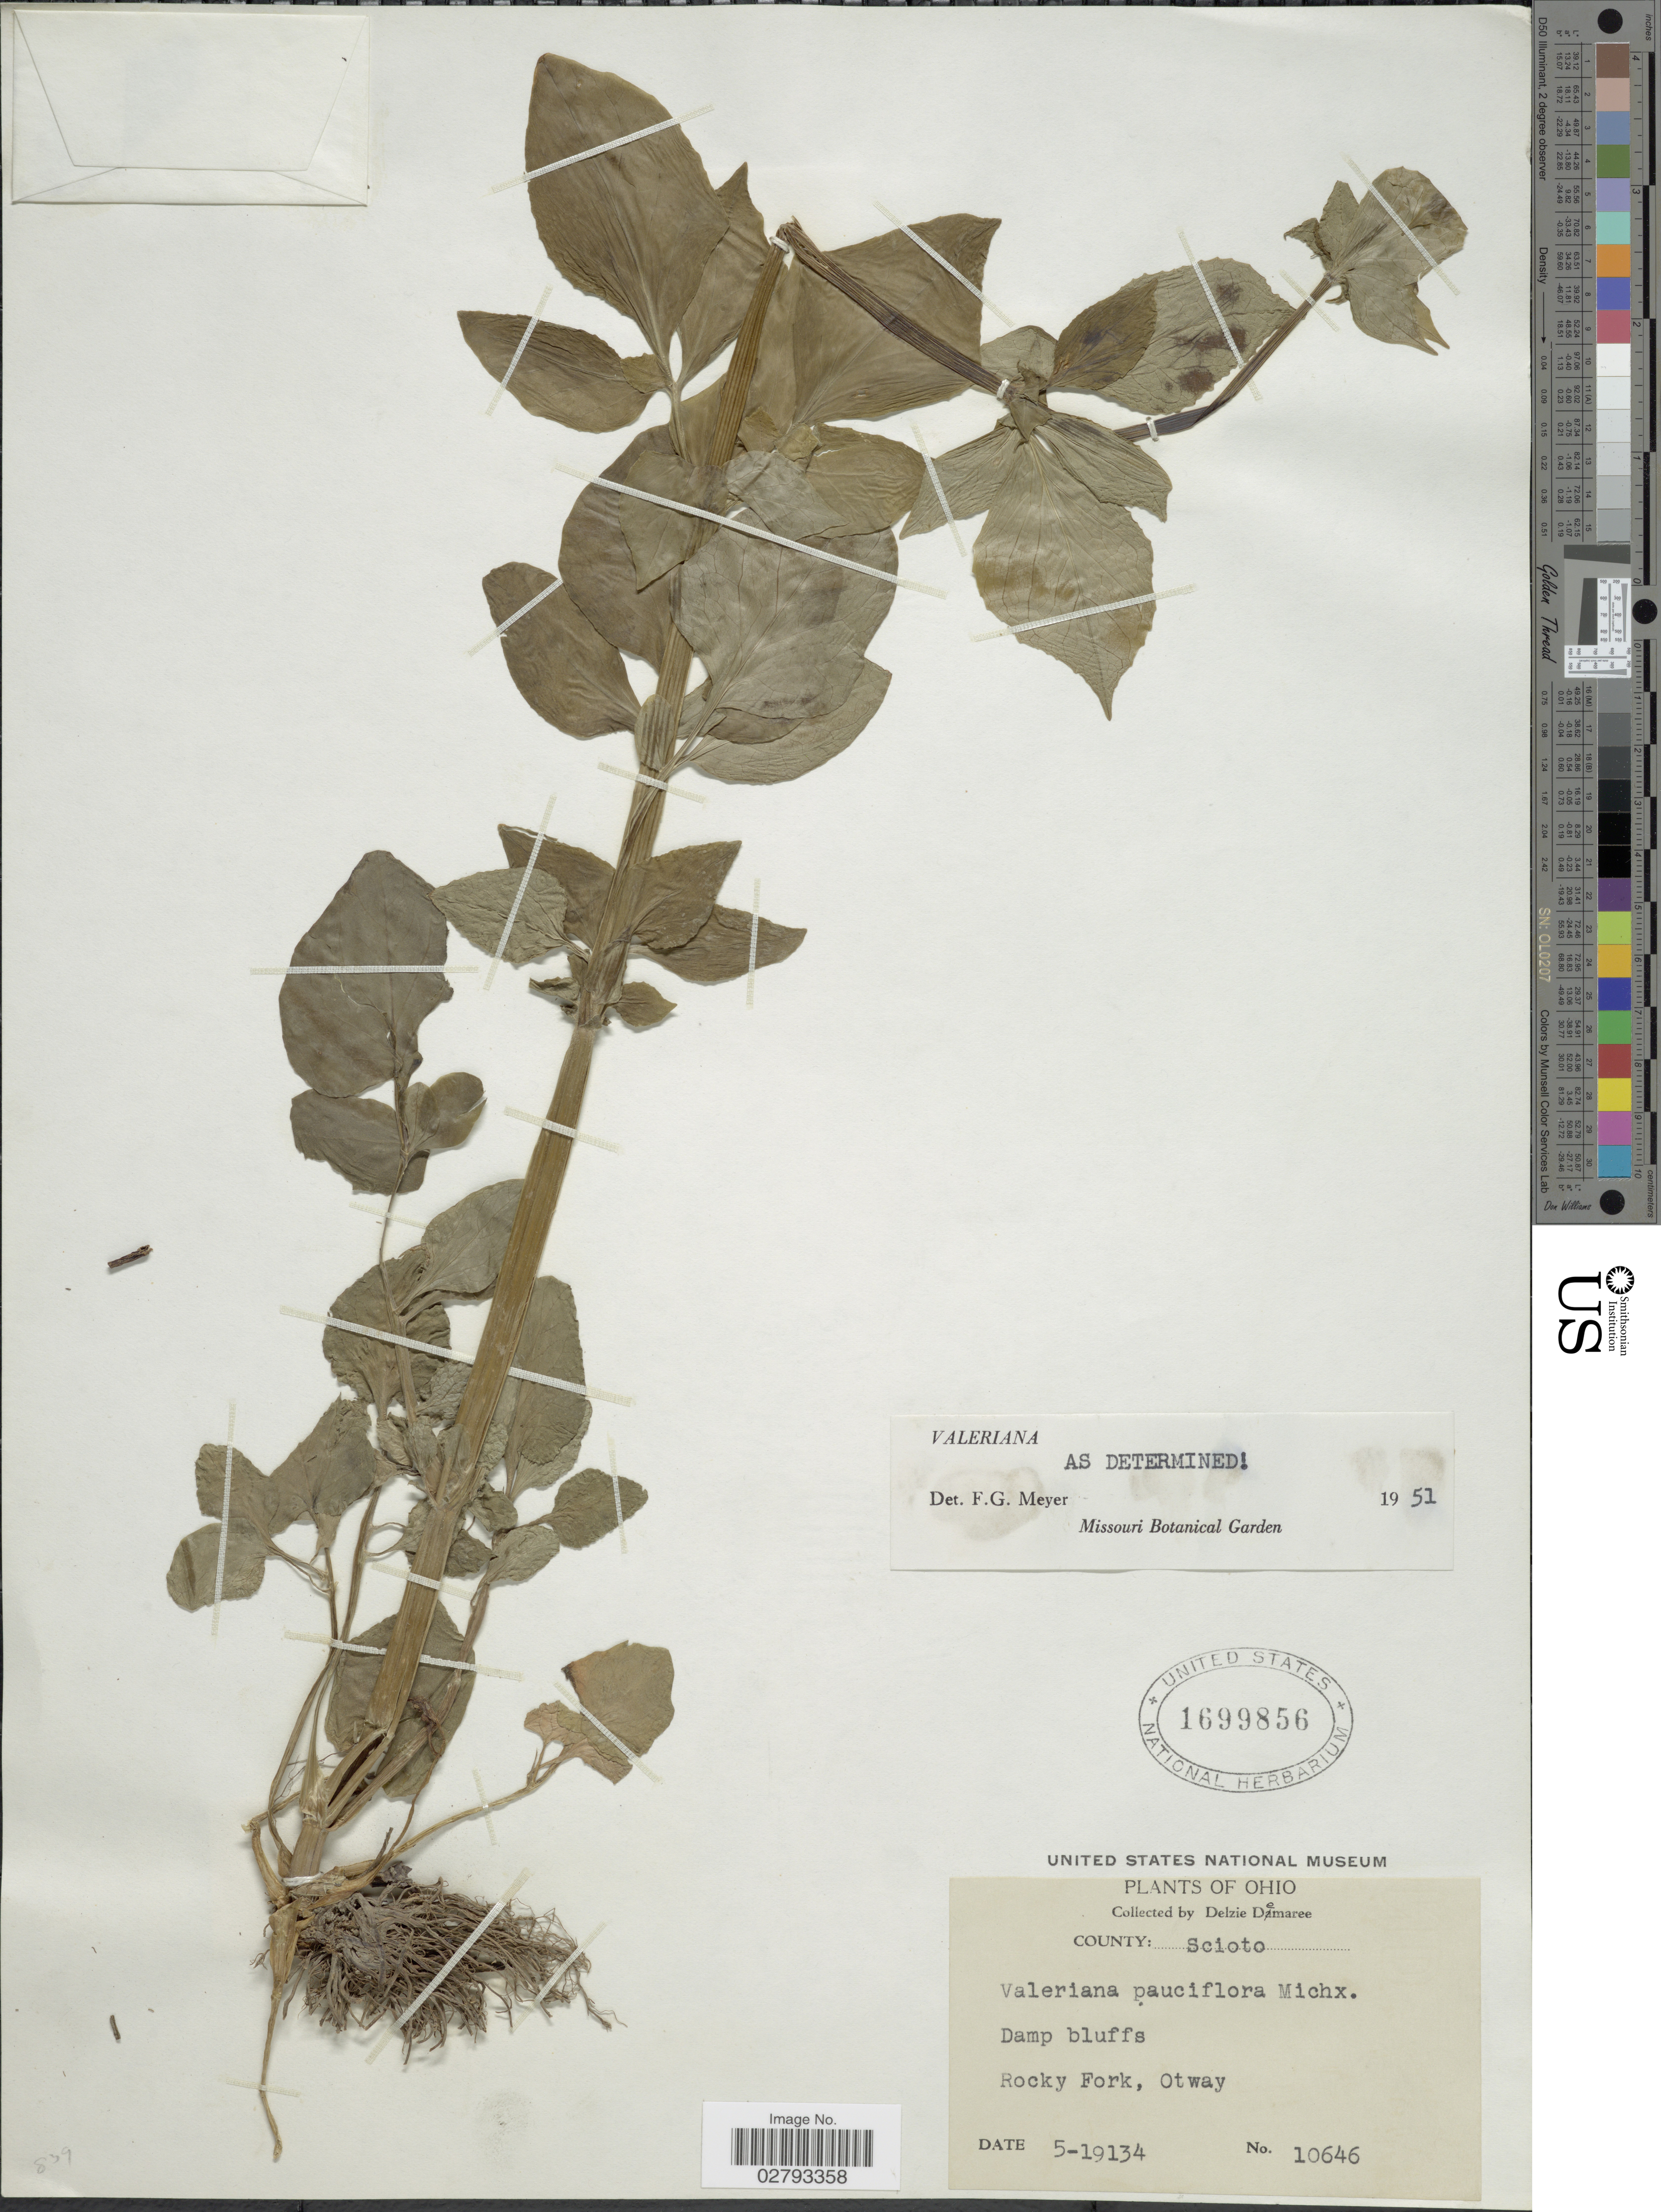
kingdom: Plantae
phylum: Tracheophyta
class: Magnoliopsida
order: Dipsacales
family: Caprifoliaceae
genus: Valeriana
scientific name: Valeriana pauciflora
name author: Michx.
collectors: D. Demaree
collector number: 10646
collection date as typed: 5-19134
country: United States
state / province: Ohio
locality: County: Scioto. Rocky Fork, Otway.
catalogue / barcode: US 1699856